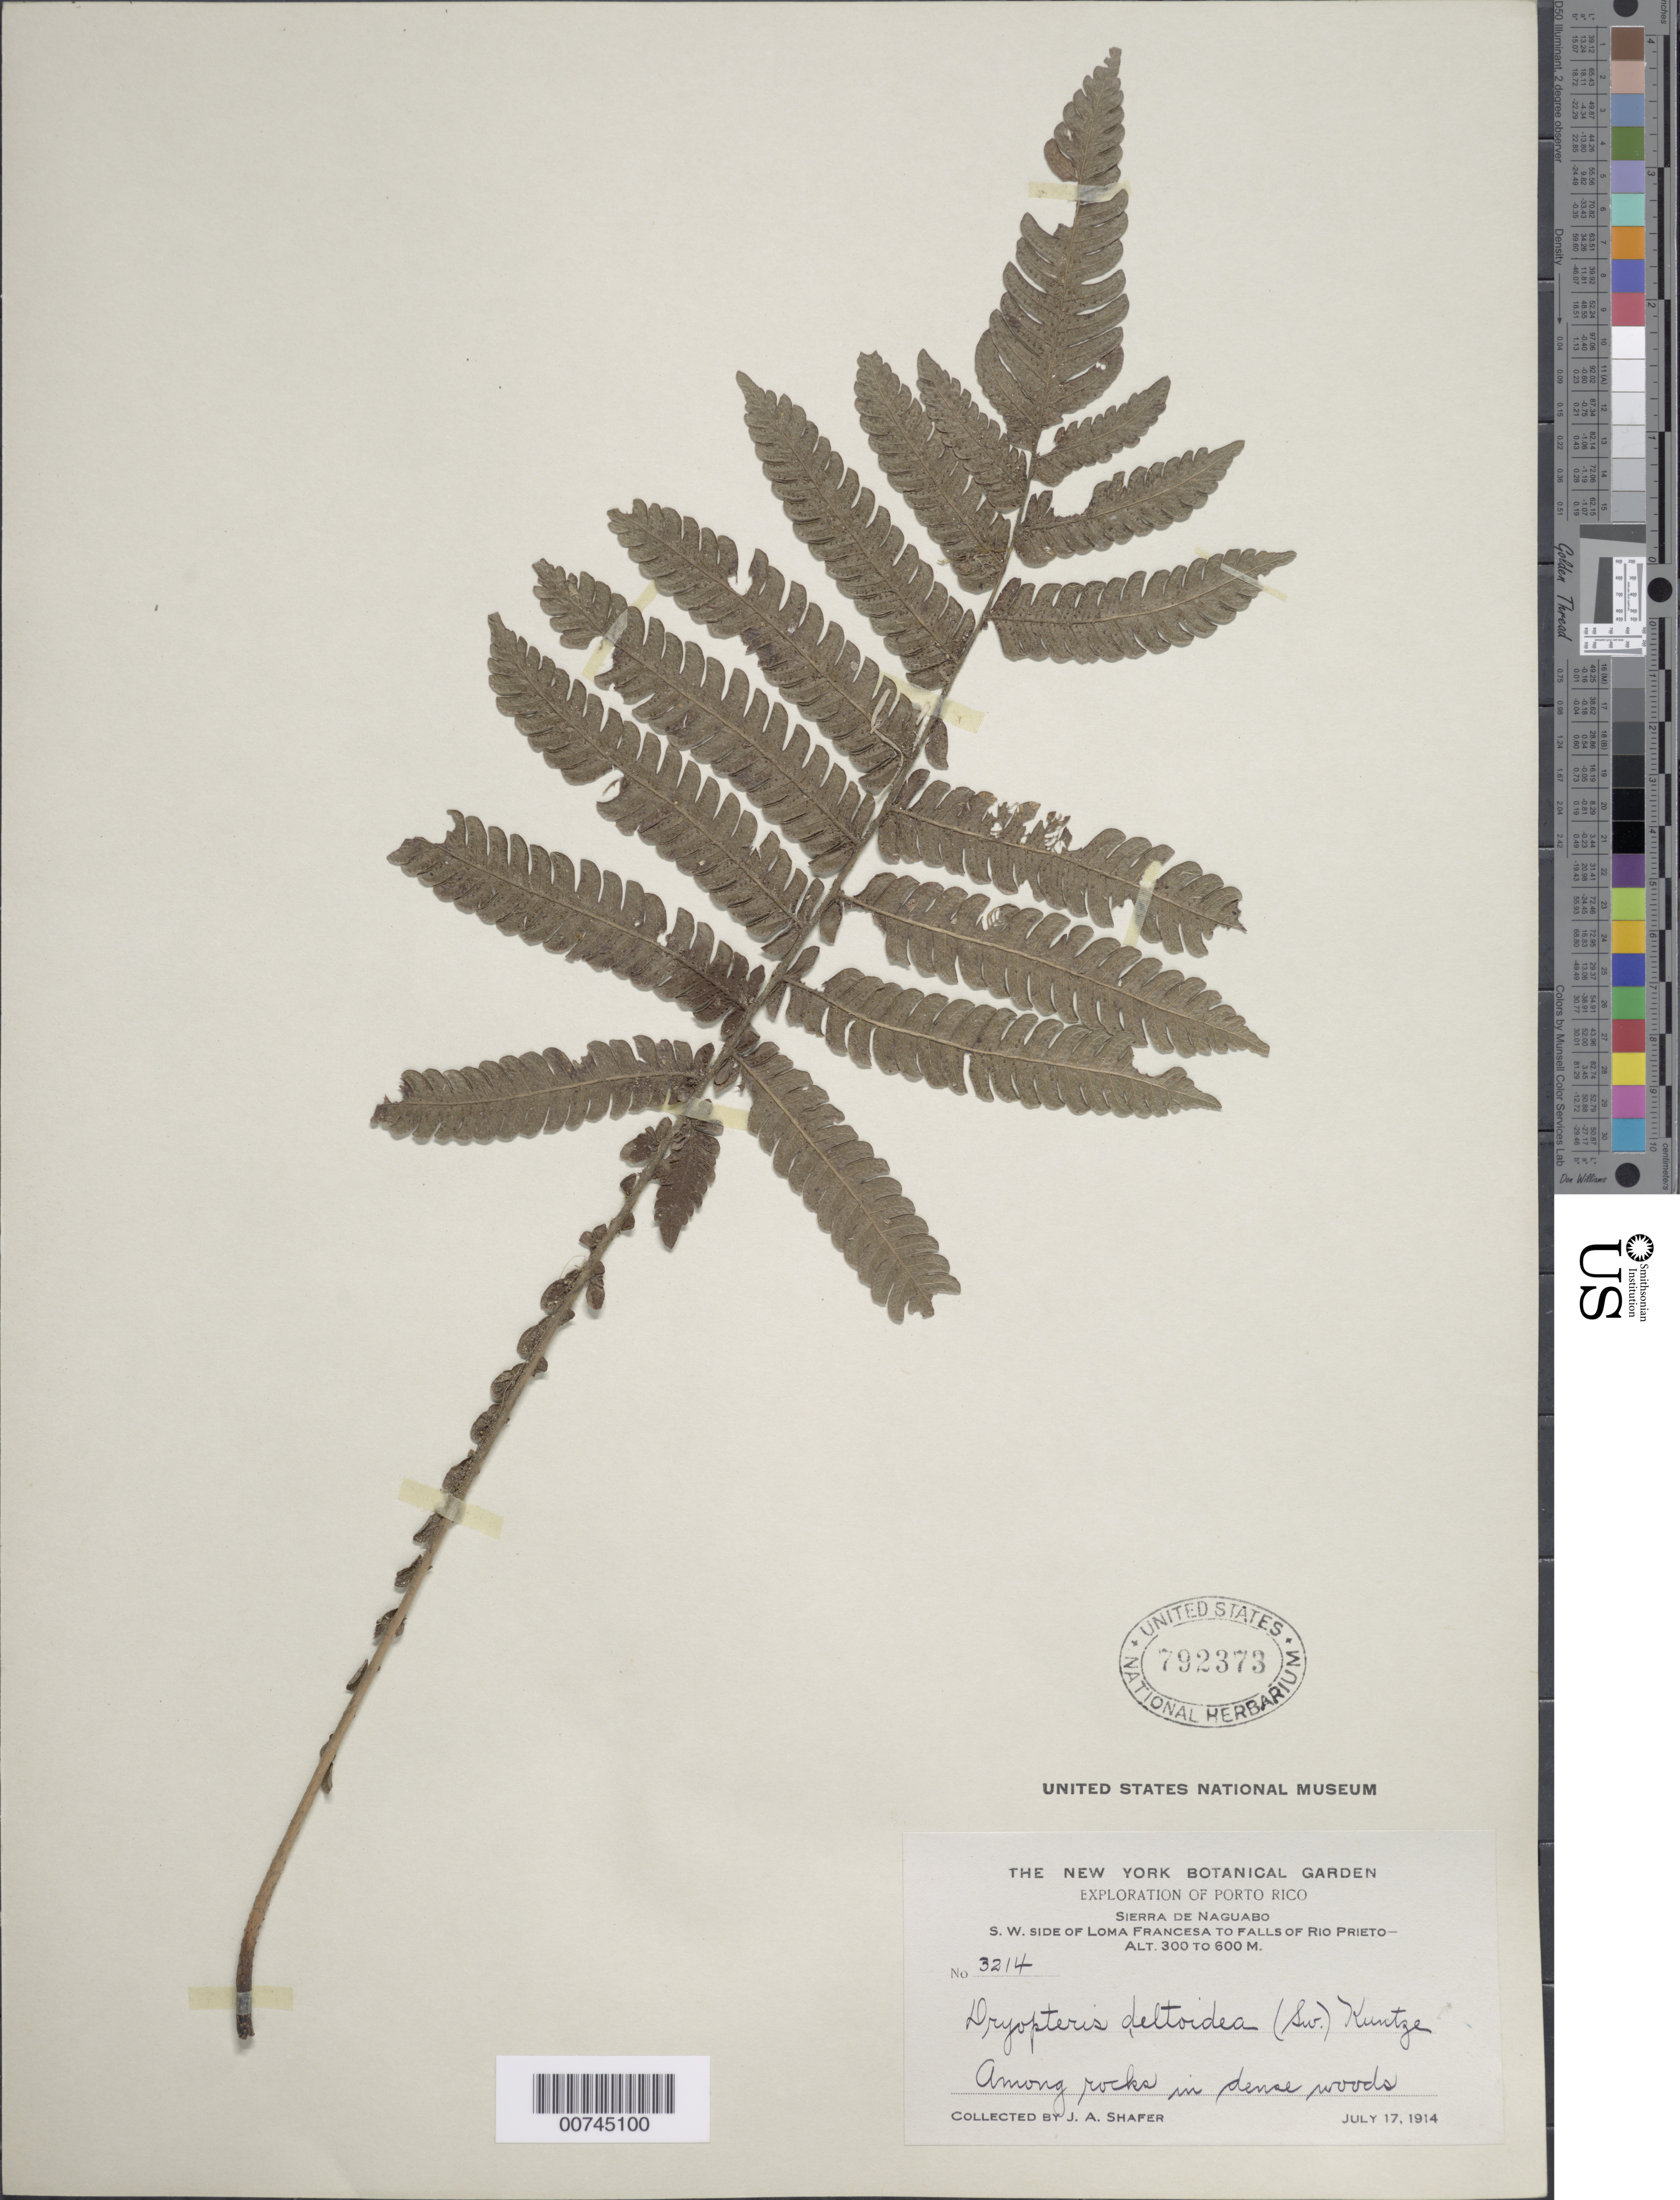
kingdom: Plantae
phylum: Tracheophyta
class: Polypodiopsida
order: Polypodiales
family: Thelypteridaceae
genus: Steiropteris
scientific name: Steiropteris deltoidea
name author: (Sw.) Pic. Serm.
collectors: J. A. Shafer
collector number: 3214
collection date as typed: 17 Jul 1914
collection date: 1914-07-17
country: Puerto Rico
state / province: Naguabo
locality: Sierra de Naguabo: SW side of Loma Francesa to Falls of Río Prieto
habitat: Among rocks in dense woods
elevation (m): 300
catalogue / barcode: US 792373